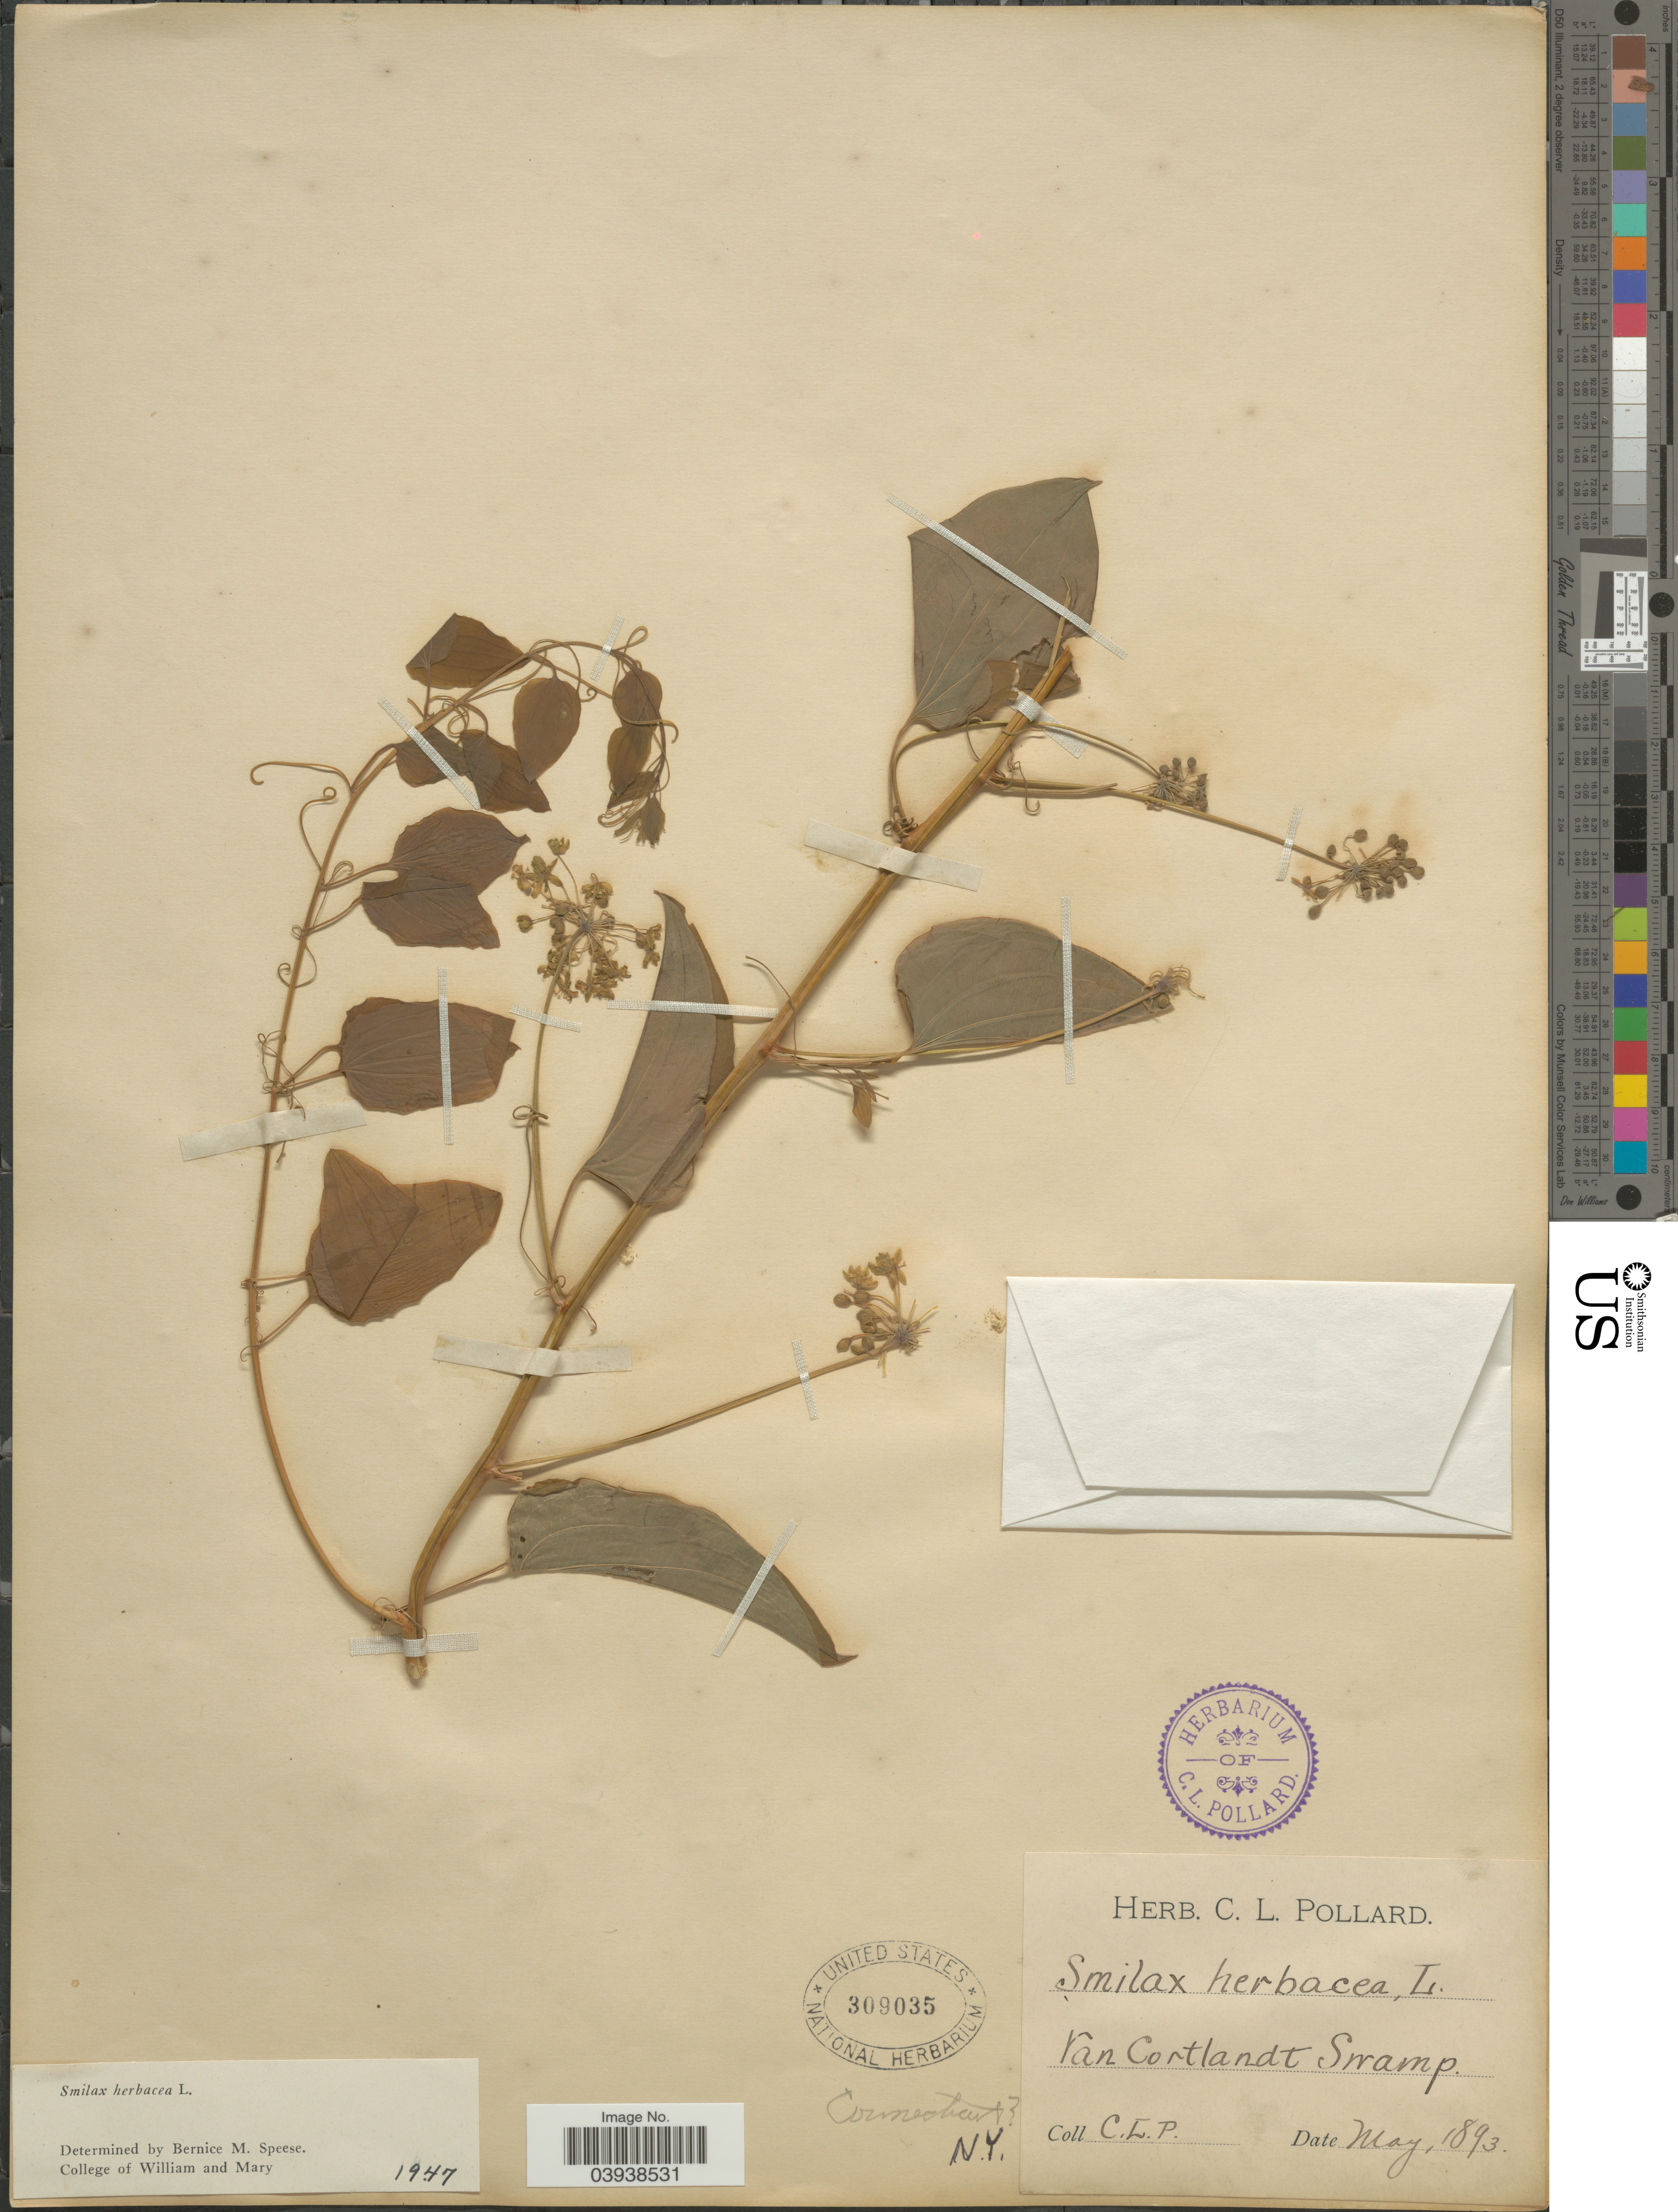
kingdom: Plantae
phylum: Tracheophyta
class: Liliopsida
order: Liliales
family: Smilacaceae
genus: Smilax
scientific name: Smilax herbacea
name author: L.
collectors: C. L. Pollard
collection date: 1893-05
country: United States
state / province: New York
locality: Van Cortlandt Swamp.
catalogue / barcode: US 309035